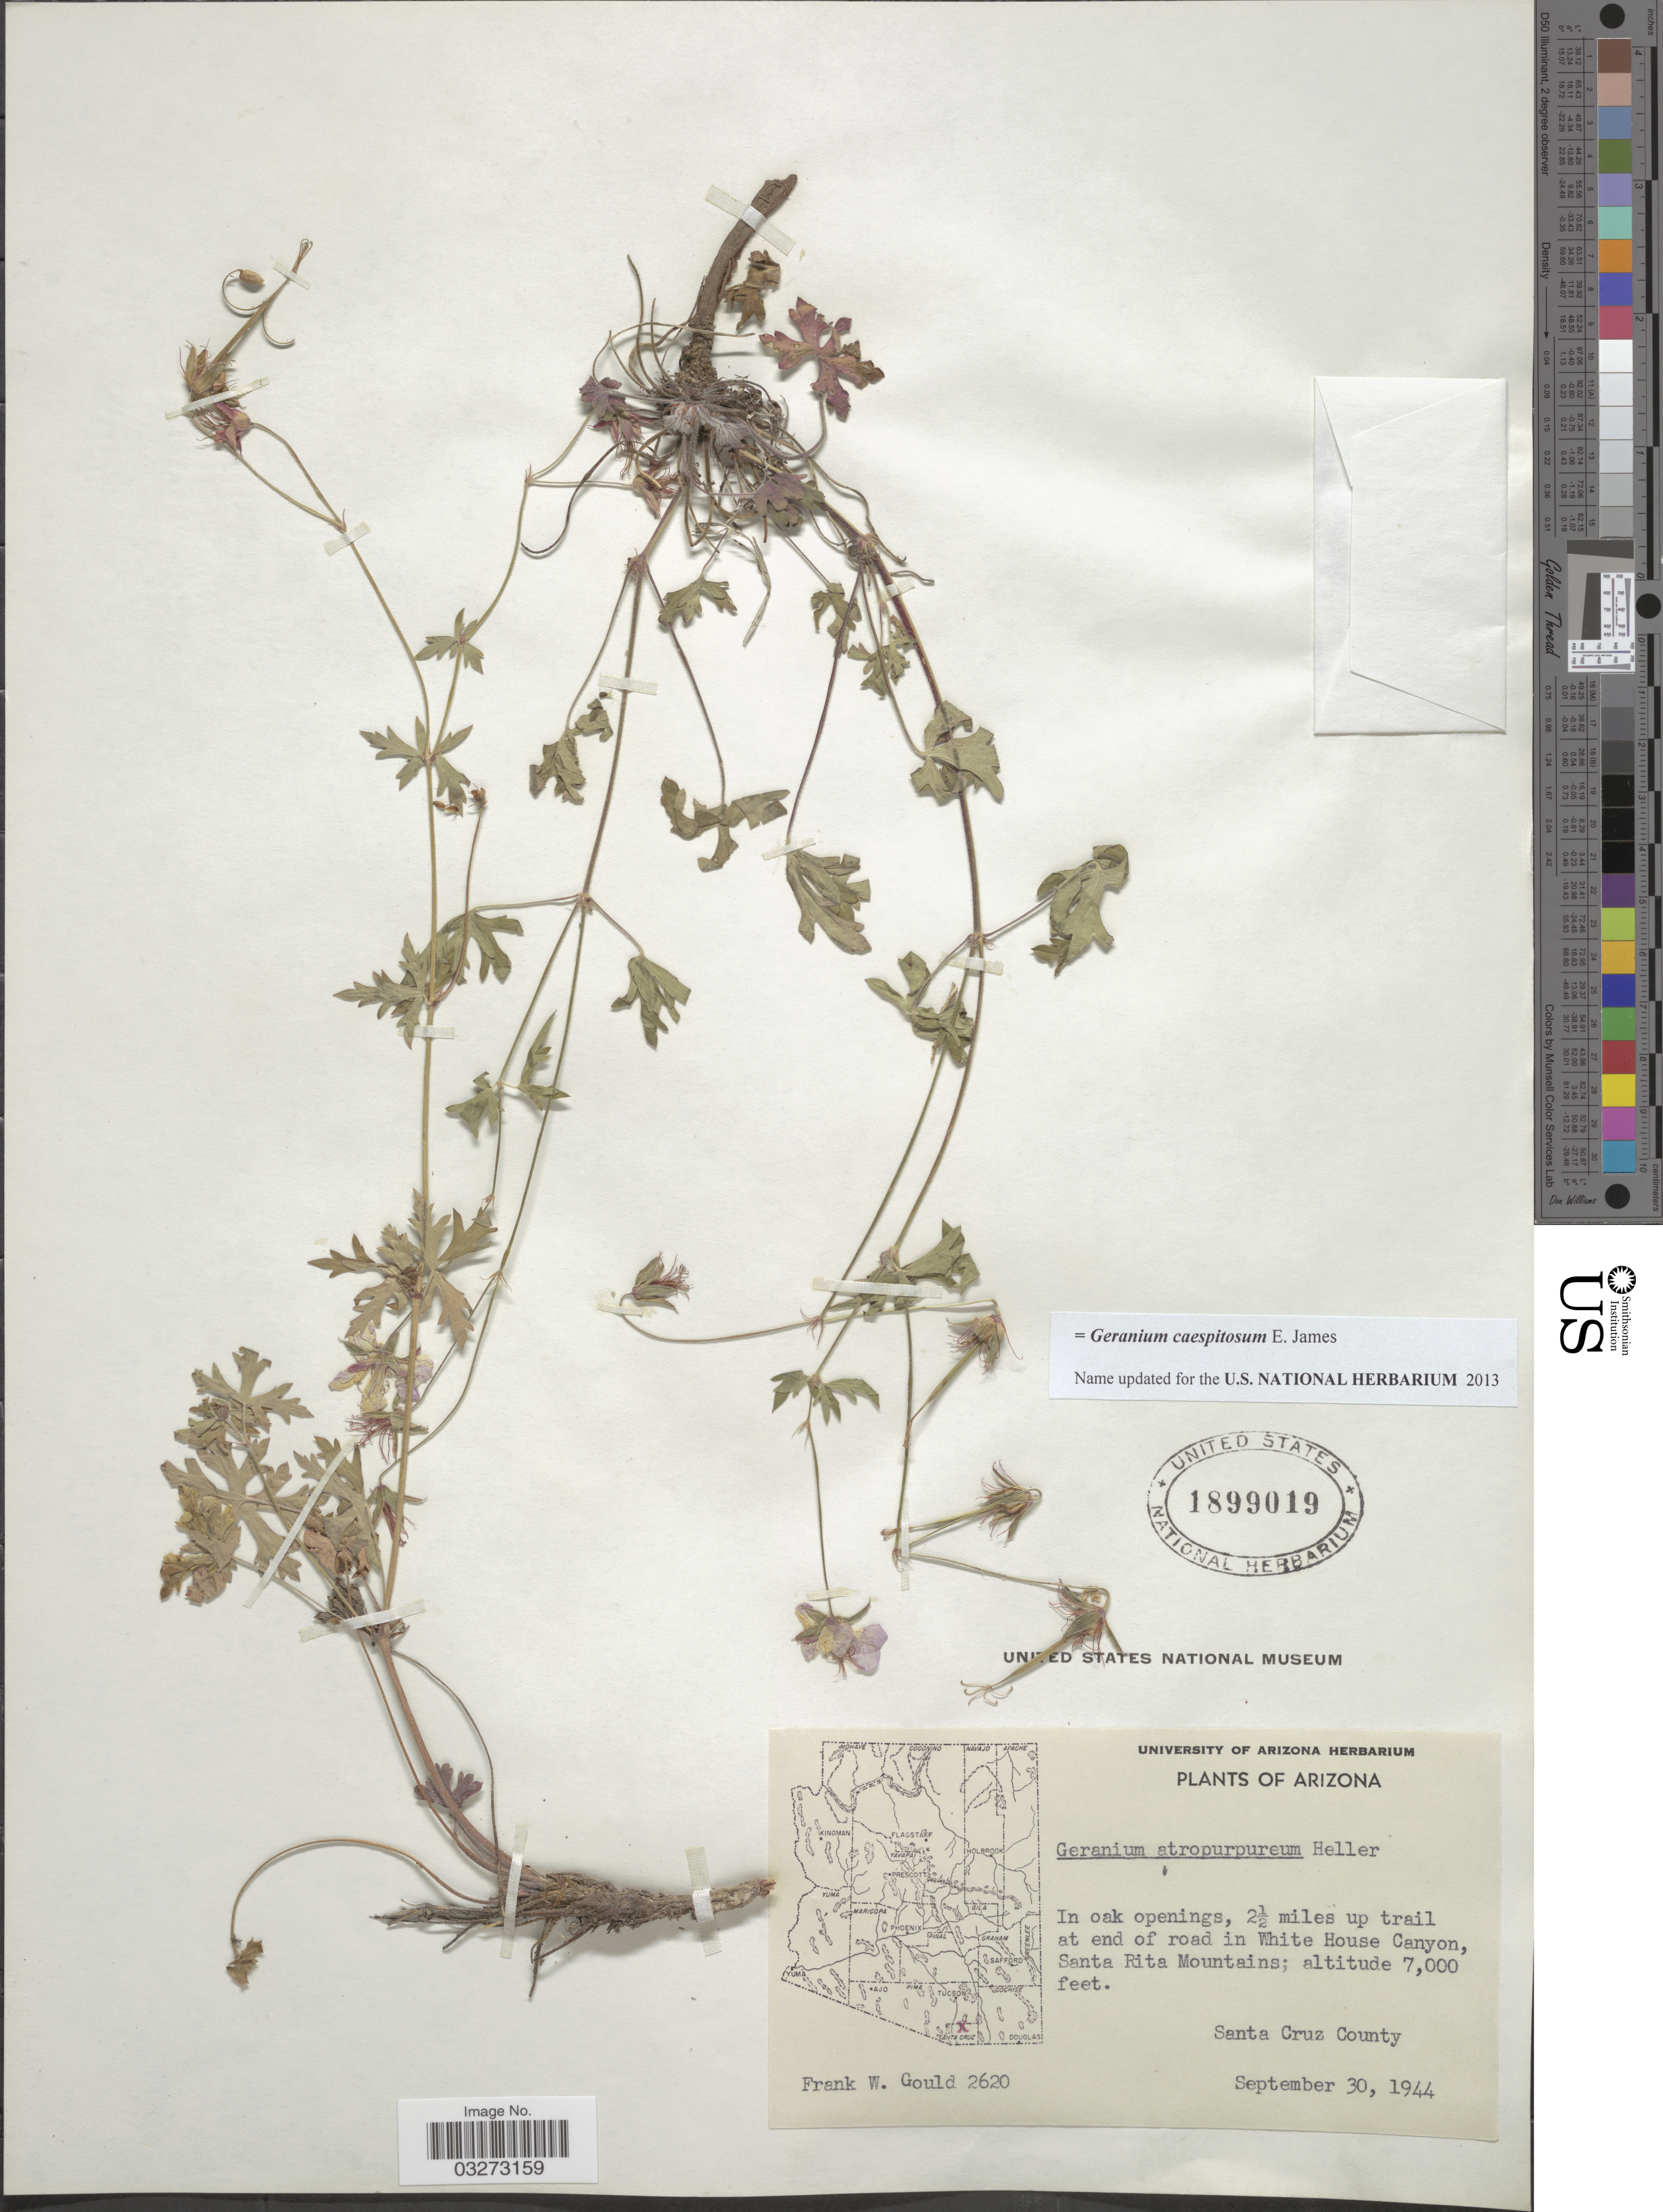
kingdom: Plantae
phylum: Tracheophyta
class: Magnoliopsida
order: Geraniales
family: Geraniaceae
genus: Geranium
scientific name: Geranium caespitosum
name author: E. James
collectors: F. W. Gould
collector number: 2620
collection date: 1944-09-30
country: United States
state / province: Arizona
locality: In oak openings, 2½ miles up trail at end of road in White House Canyon, Santa Rita Mountains, Santa Cruz County.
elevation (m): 2134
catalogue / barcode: US 1899019